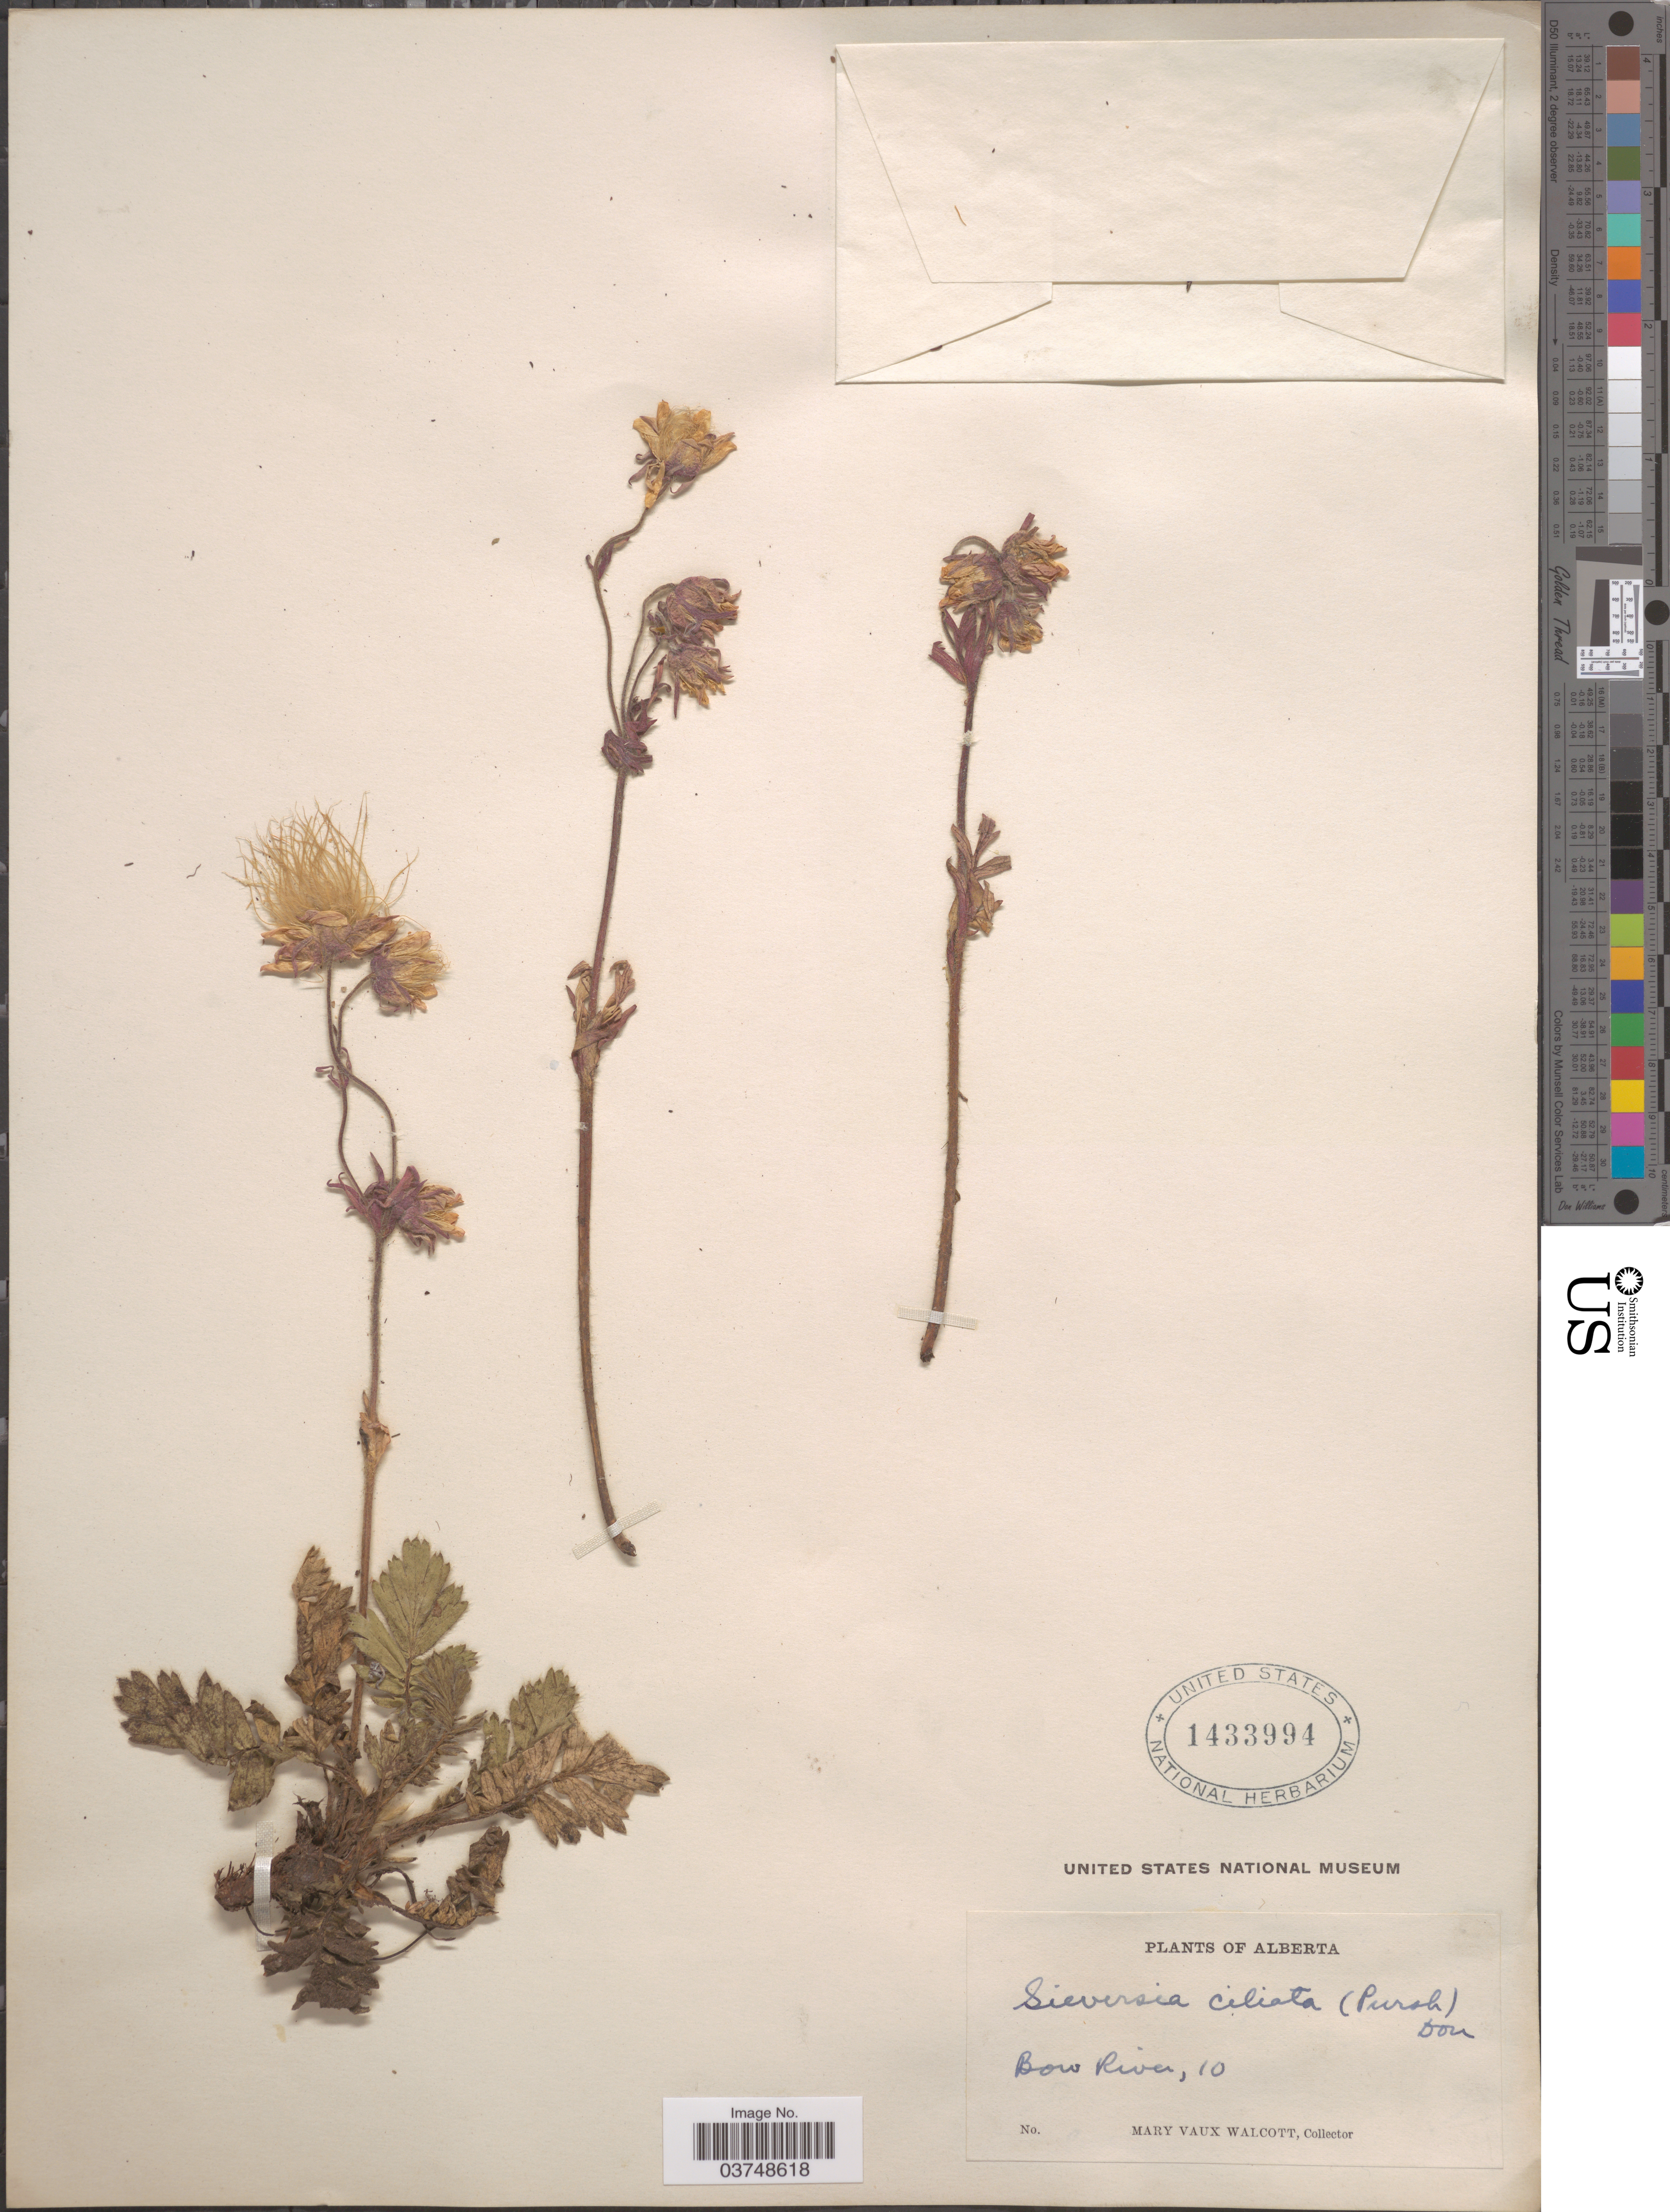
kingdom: Plantae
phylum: Tracheophyta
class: Magnoliopsida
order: Rosales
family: Rosaceae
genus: Geum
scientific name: Geum triflorum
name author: Pursh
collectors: M. Walcott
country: Canada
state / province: Alberta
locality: Bow River, 10.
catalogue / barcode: US 1433994